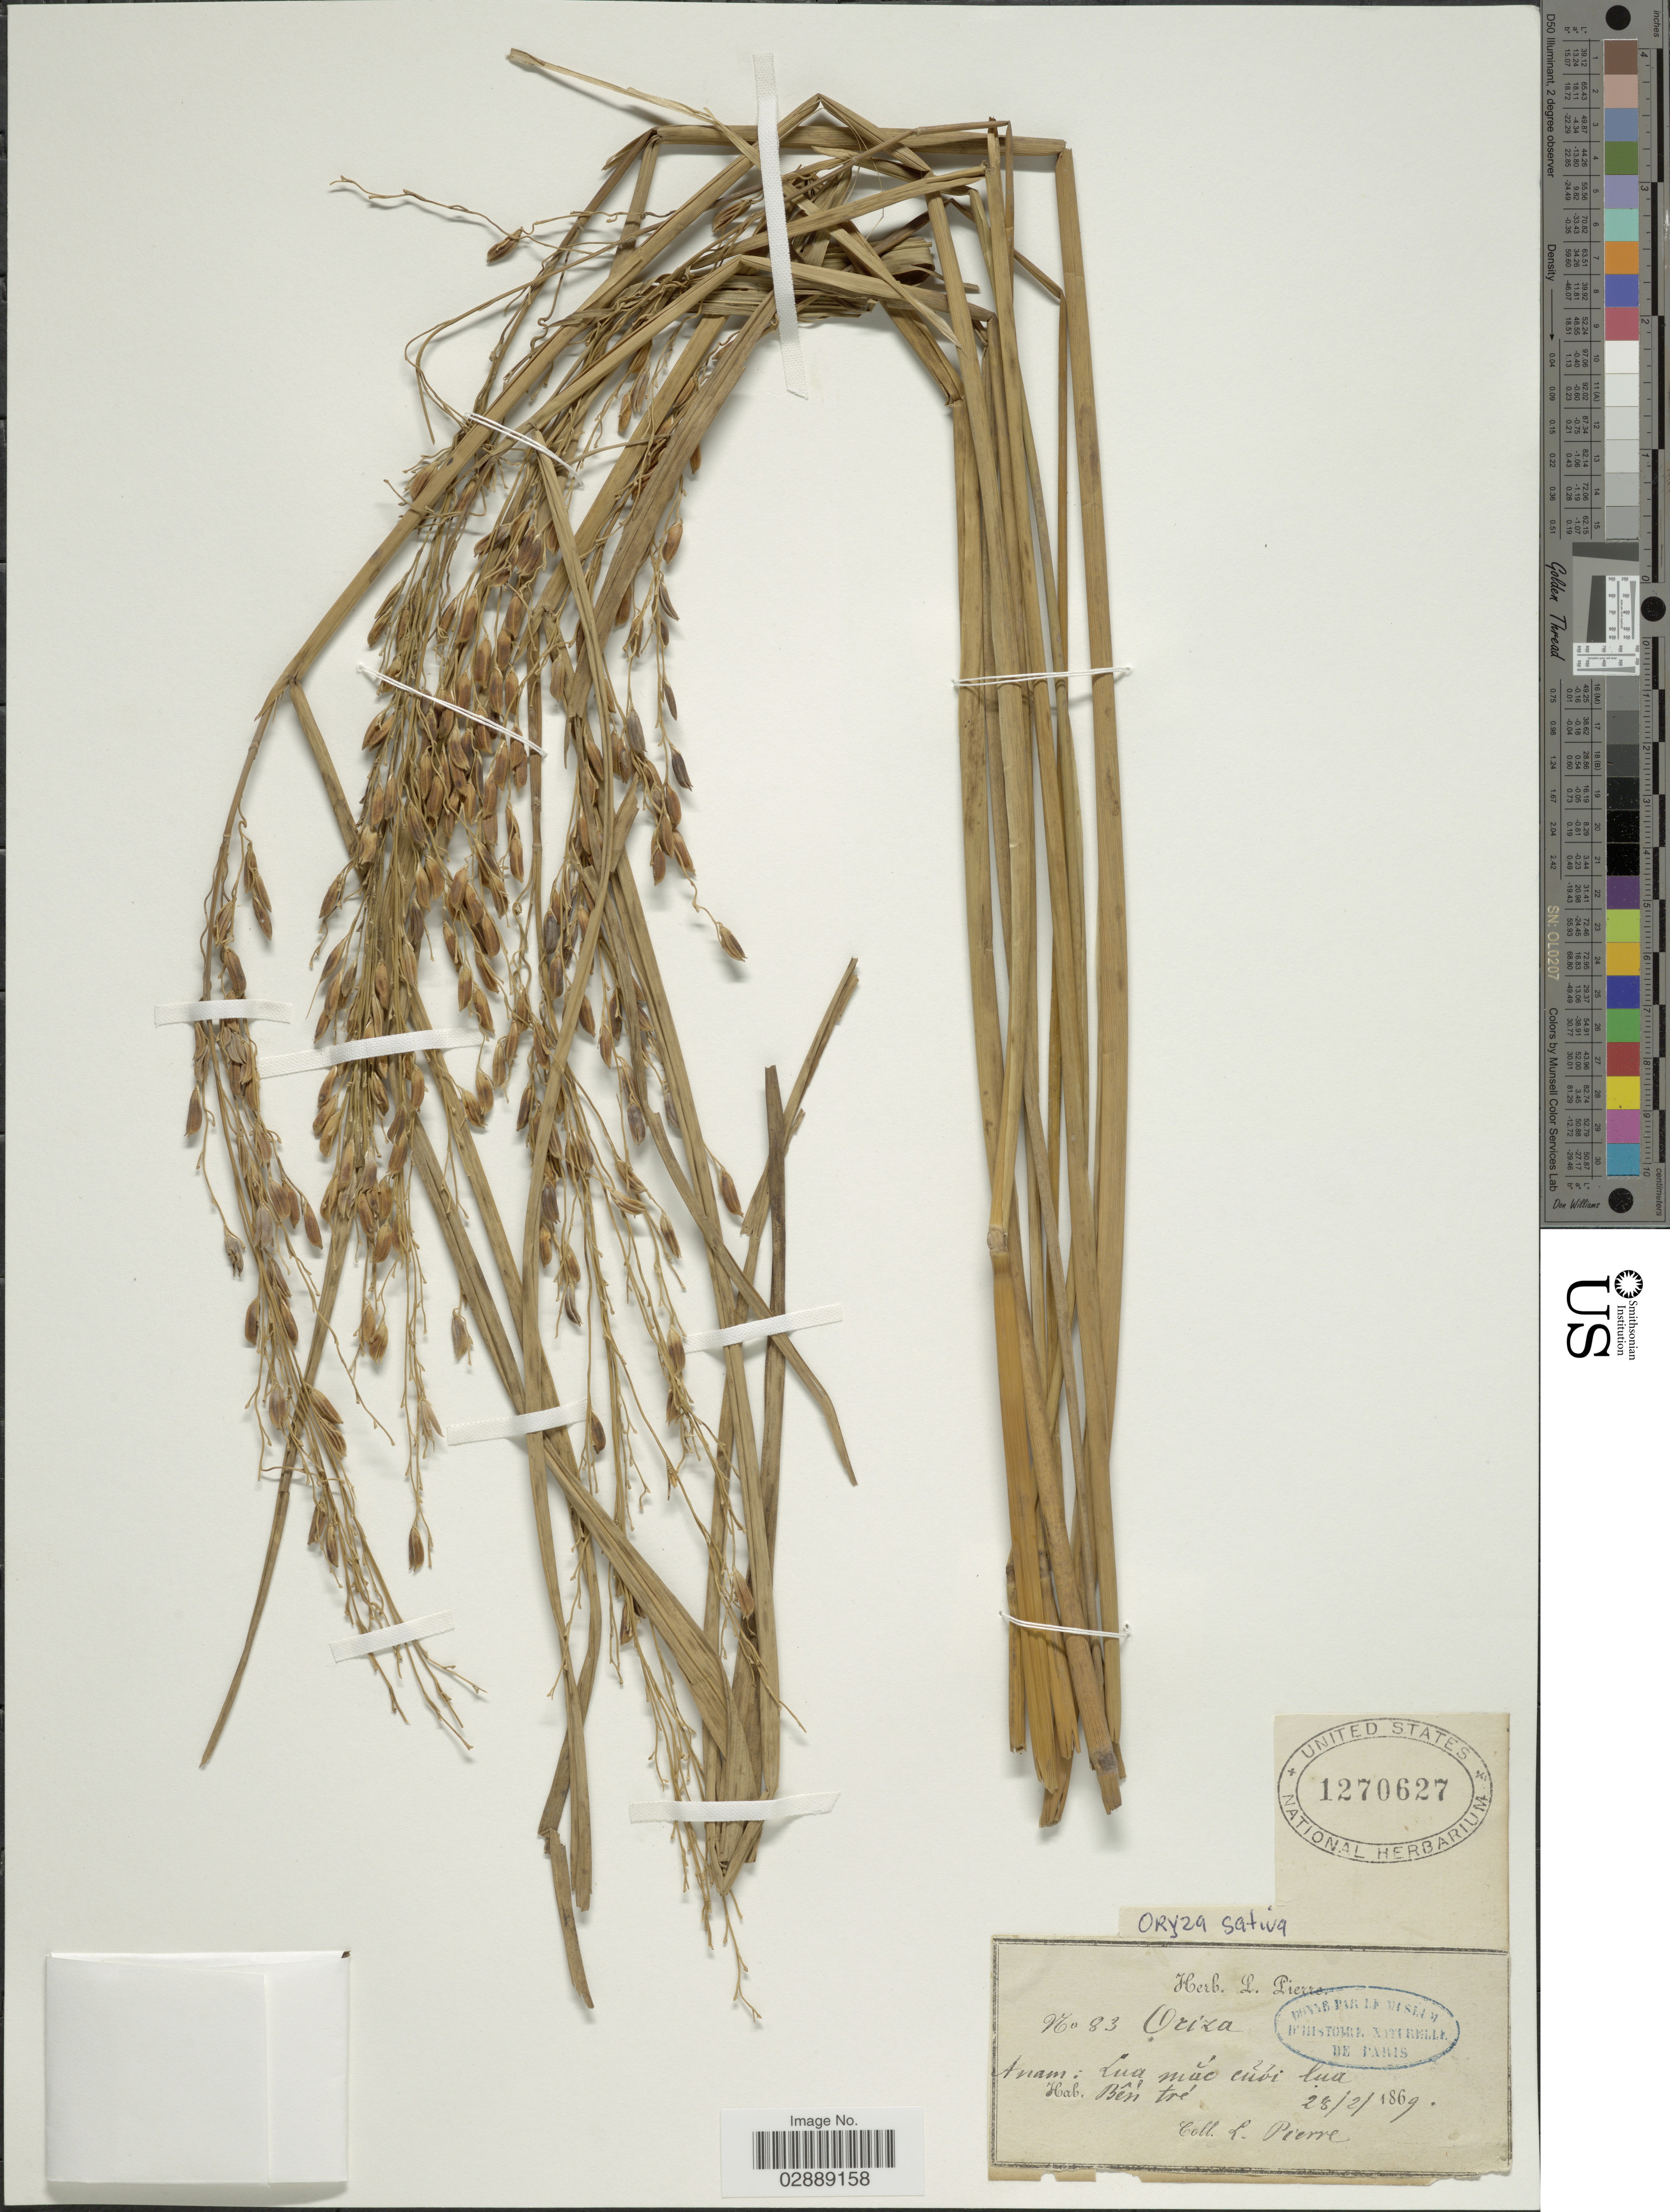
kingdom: Plantae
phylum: Tracheophyta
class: Liliopsida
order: Poales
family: Poaceae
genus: Oryza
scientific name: Oryza sativa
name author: L.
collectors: L. Pierre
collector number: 83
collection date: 1869-02-28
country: Vietnam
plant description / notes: The pressed specimen sheet contains more information written in Vietnamese.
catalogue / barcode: US 1270627